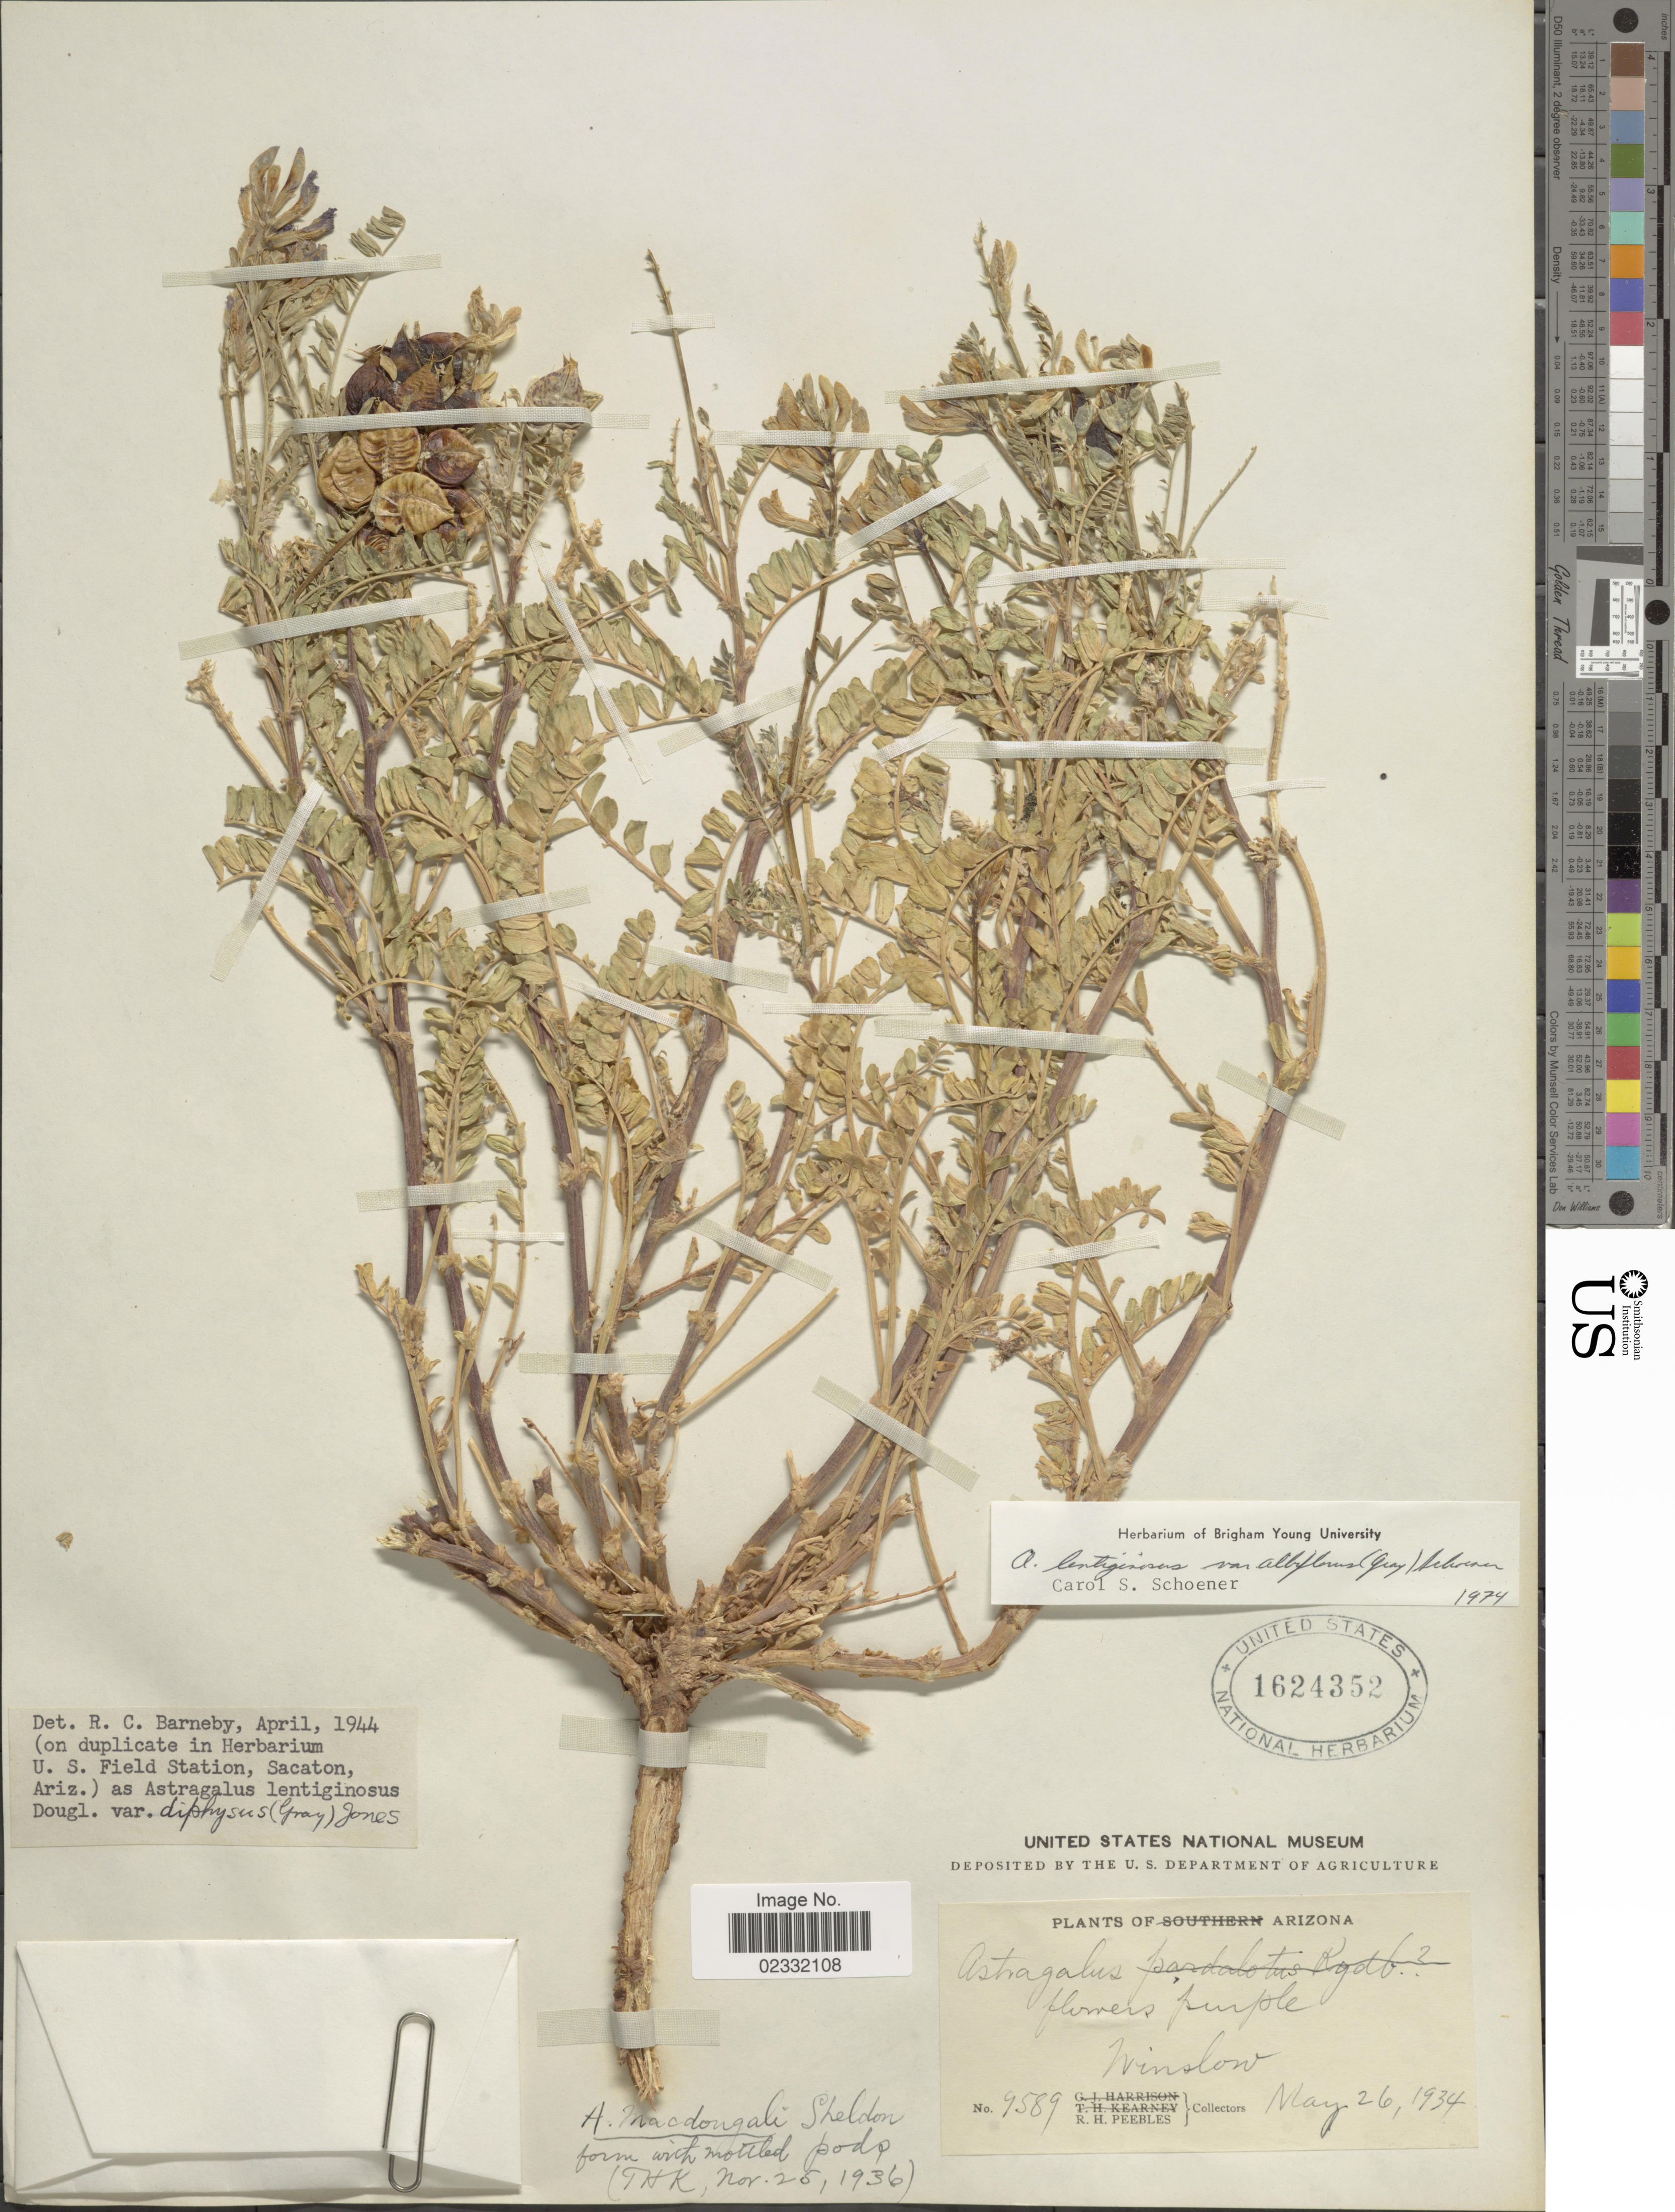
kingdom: Plantae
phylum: Tracheophyta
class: Magnoliopsida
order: Fabales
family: Fabaceae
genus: Astragalus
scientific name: Astragalus lentiginosus var. albiflorus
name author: (A. Gray) Schoener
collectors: R. H. Peebles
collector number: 9589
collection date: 1934-05-26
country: United States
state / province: Arizona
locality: Winslow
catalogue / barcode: US 1624352